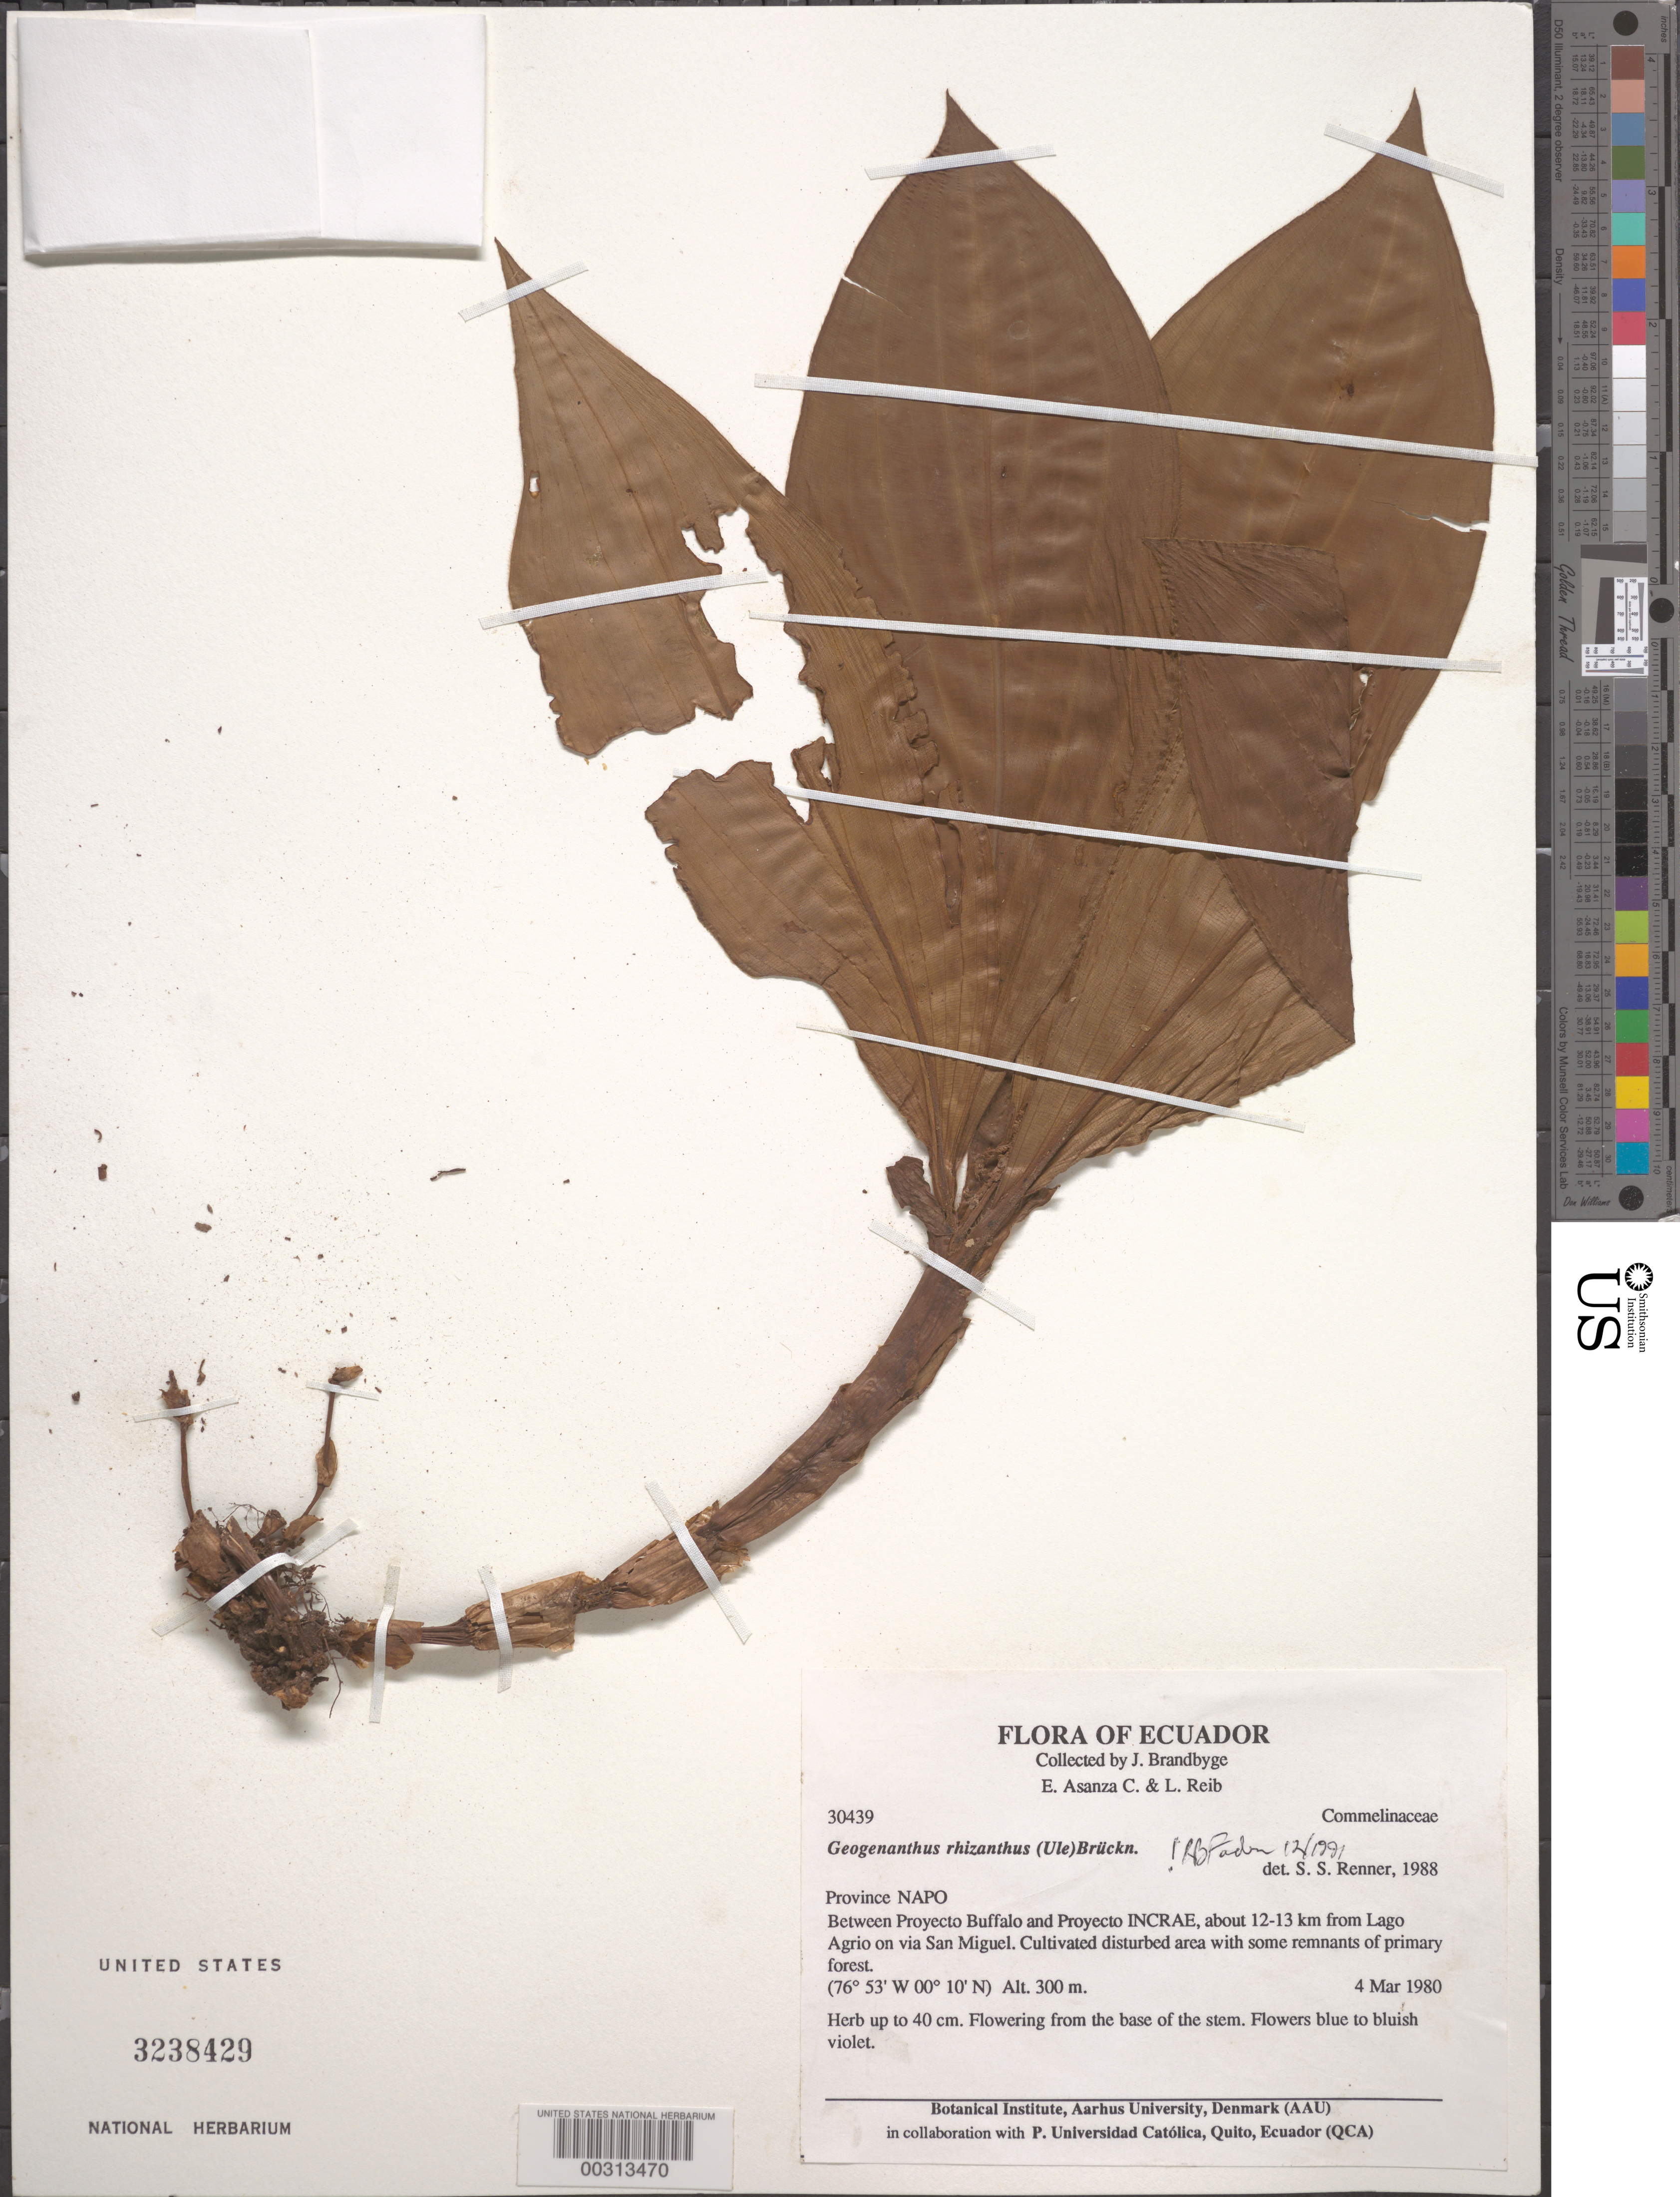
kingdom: Plantae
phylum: Tracheophyta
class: Liliopsida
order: Commelinales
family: Commelinaceae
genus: Geogenanthus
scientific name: Geogenanthus rhizanthus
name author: (Ule) G. Brückn.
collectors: J. Brandbyge, E. Asanza & L. Reib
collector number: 30439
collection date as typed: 04 Mar 1980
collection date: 1980-03-04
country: Ecuador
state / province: Napo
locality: Between proyecto buffalo and proyecto incrae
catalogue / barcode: US 3238429